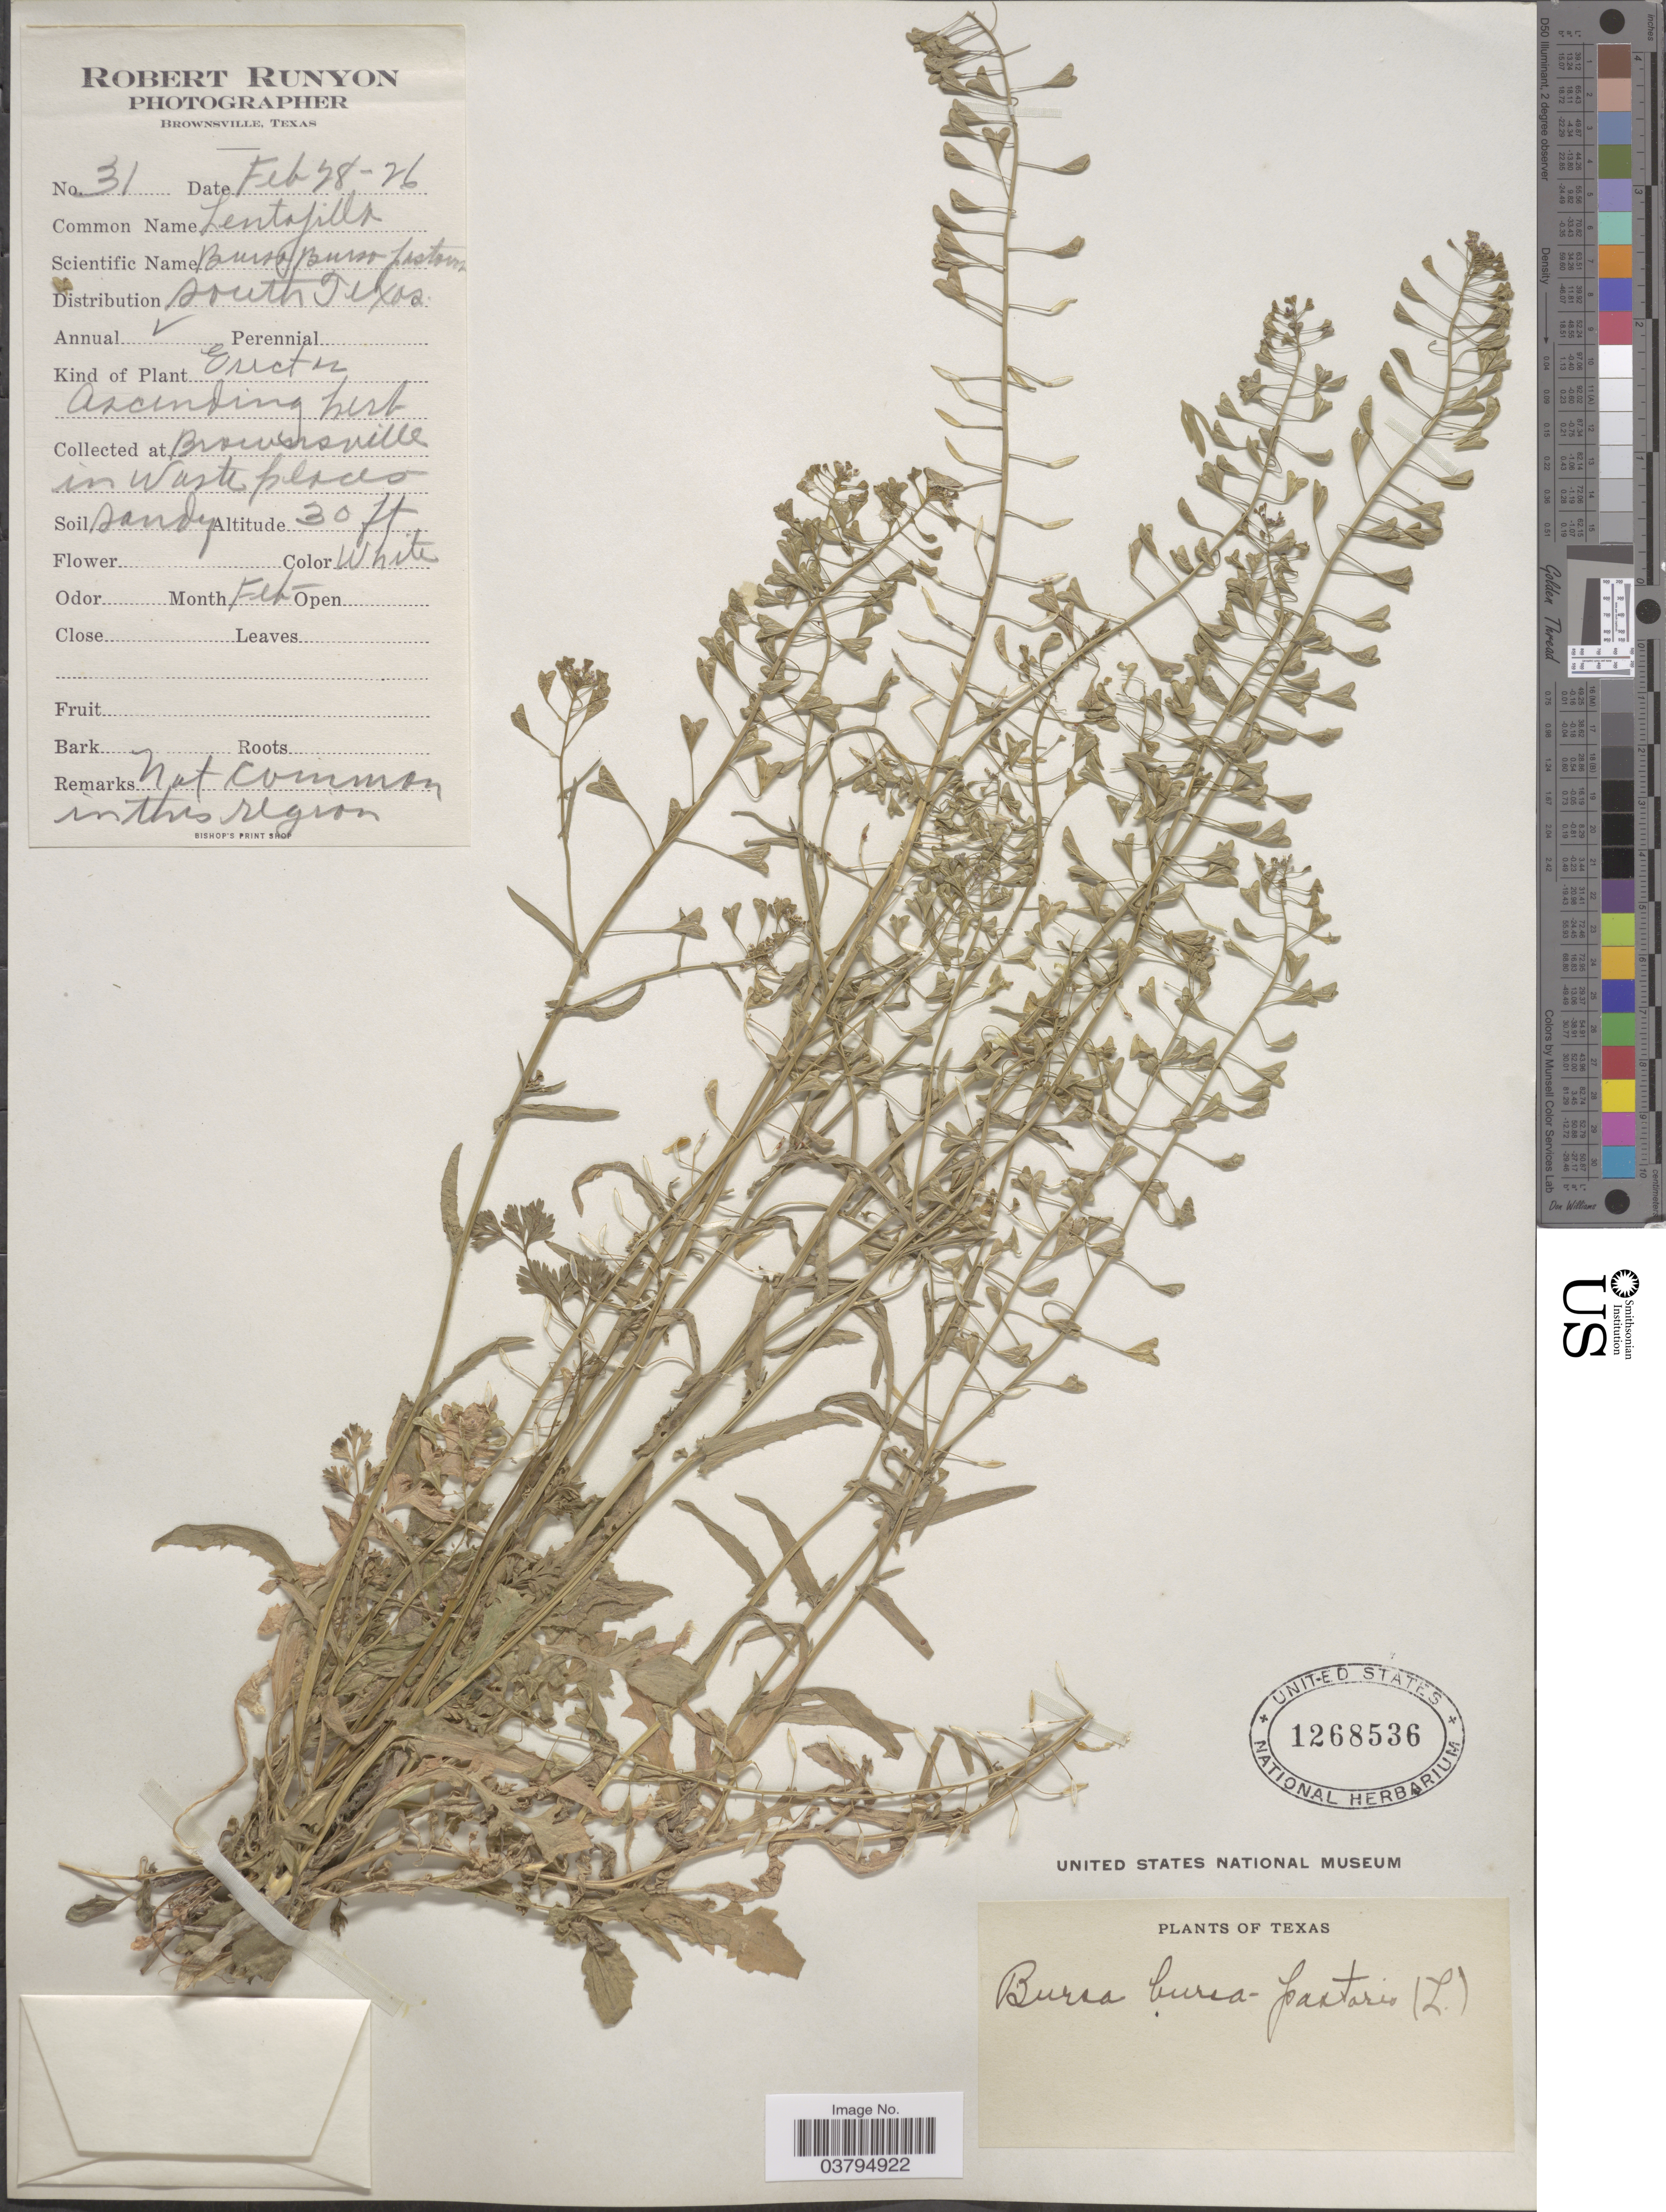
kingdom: Plantae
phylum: Tracheophyta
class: Magnoliopsida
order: Brassicales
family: Brassicaceae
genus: Capsella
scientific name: Capsella bursa-pastoris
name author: (L.) Medik.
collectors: R. Runyon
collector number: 31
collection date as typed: Transcribed d/m/y: 28/2/26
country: United States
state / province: Texas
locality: Brownsville.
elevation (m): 9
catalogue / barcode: US 1268536